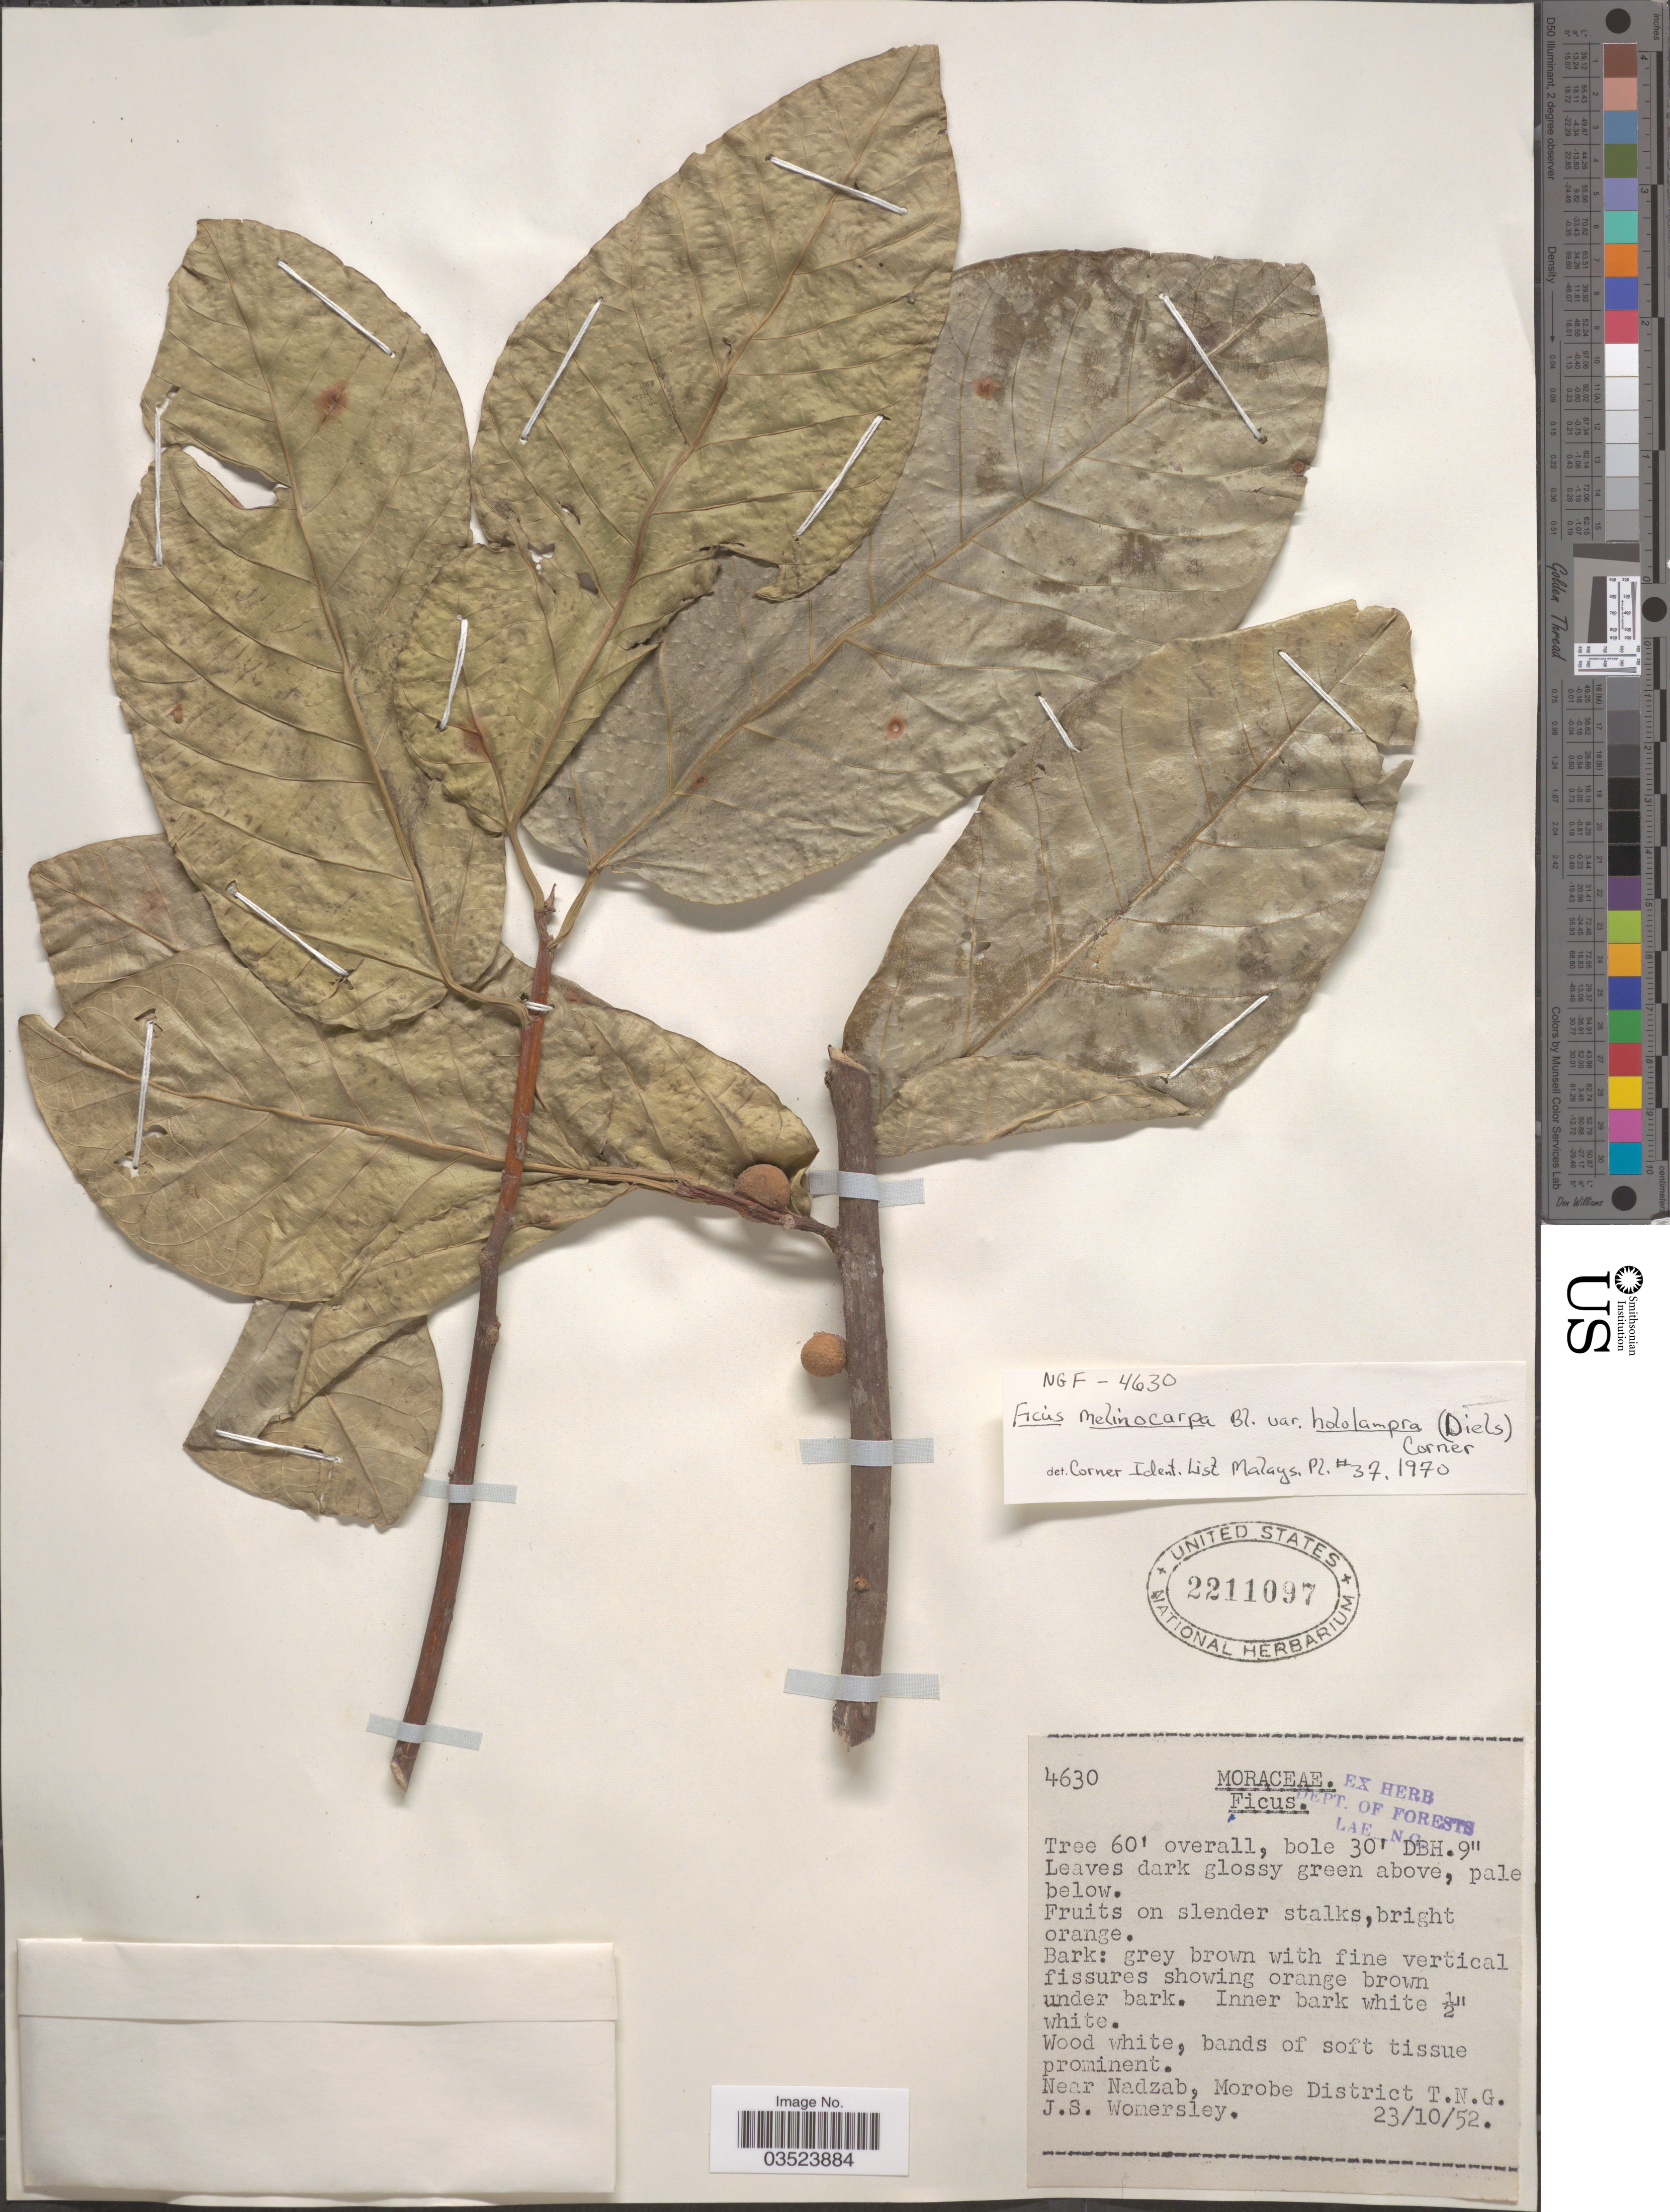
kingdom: Plantae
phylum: Tracheophyta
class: Magnoliopsida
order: Rosales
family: Moraceae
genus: Ficus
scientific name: Ficus melinocarpa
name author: Blume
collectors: J. S. Womersley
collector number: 4630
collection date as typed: Transcribed d/m/y: 23/10/52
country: Papua New Guinea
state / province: Morobe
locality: Near Nadzab, Morobe District T.N.G.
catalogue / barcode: US 2211097